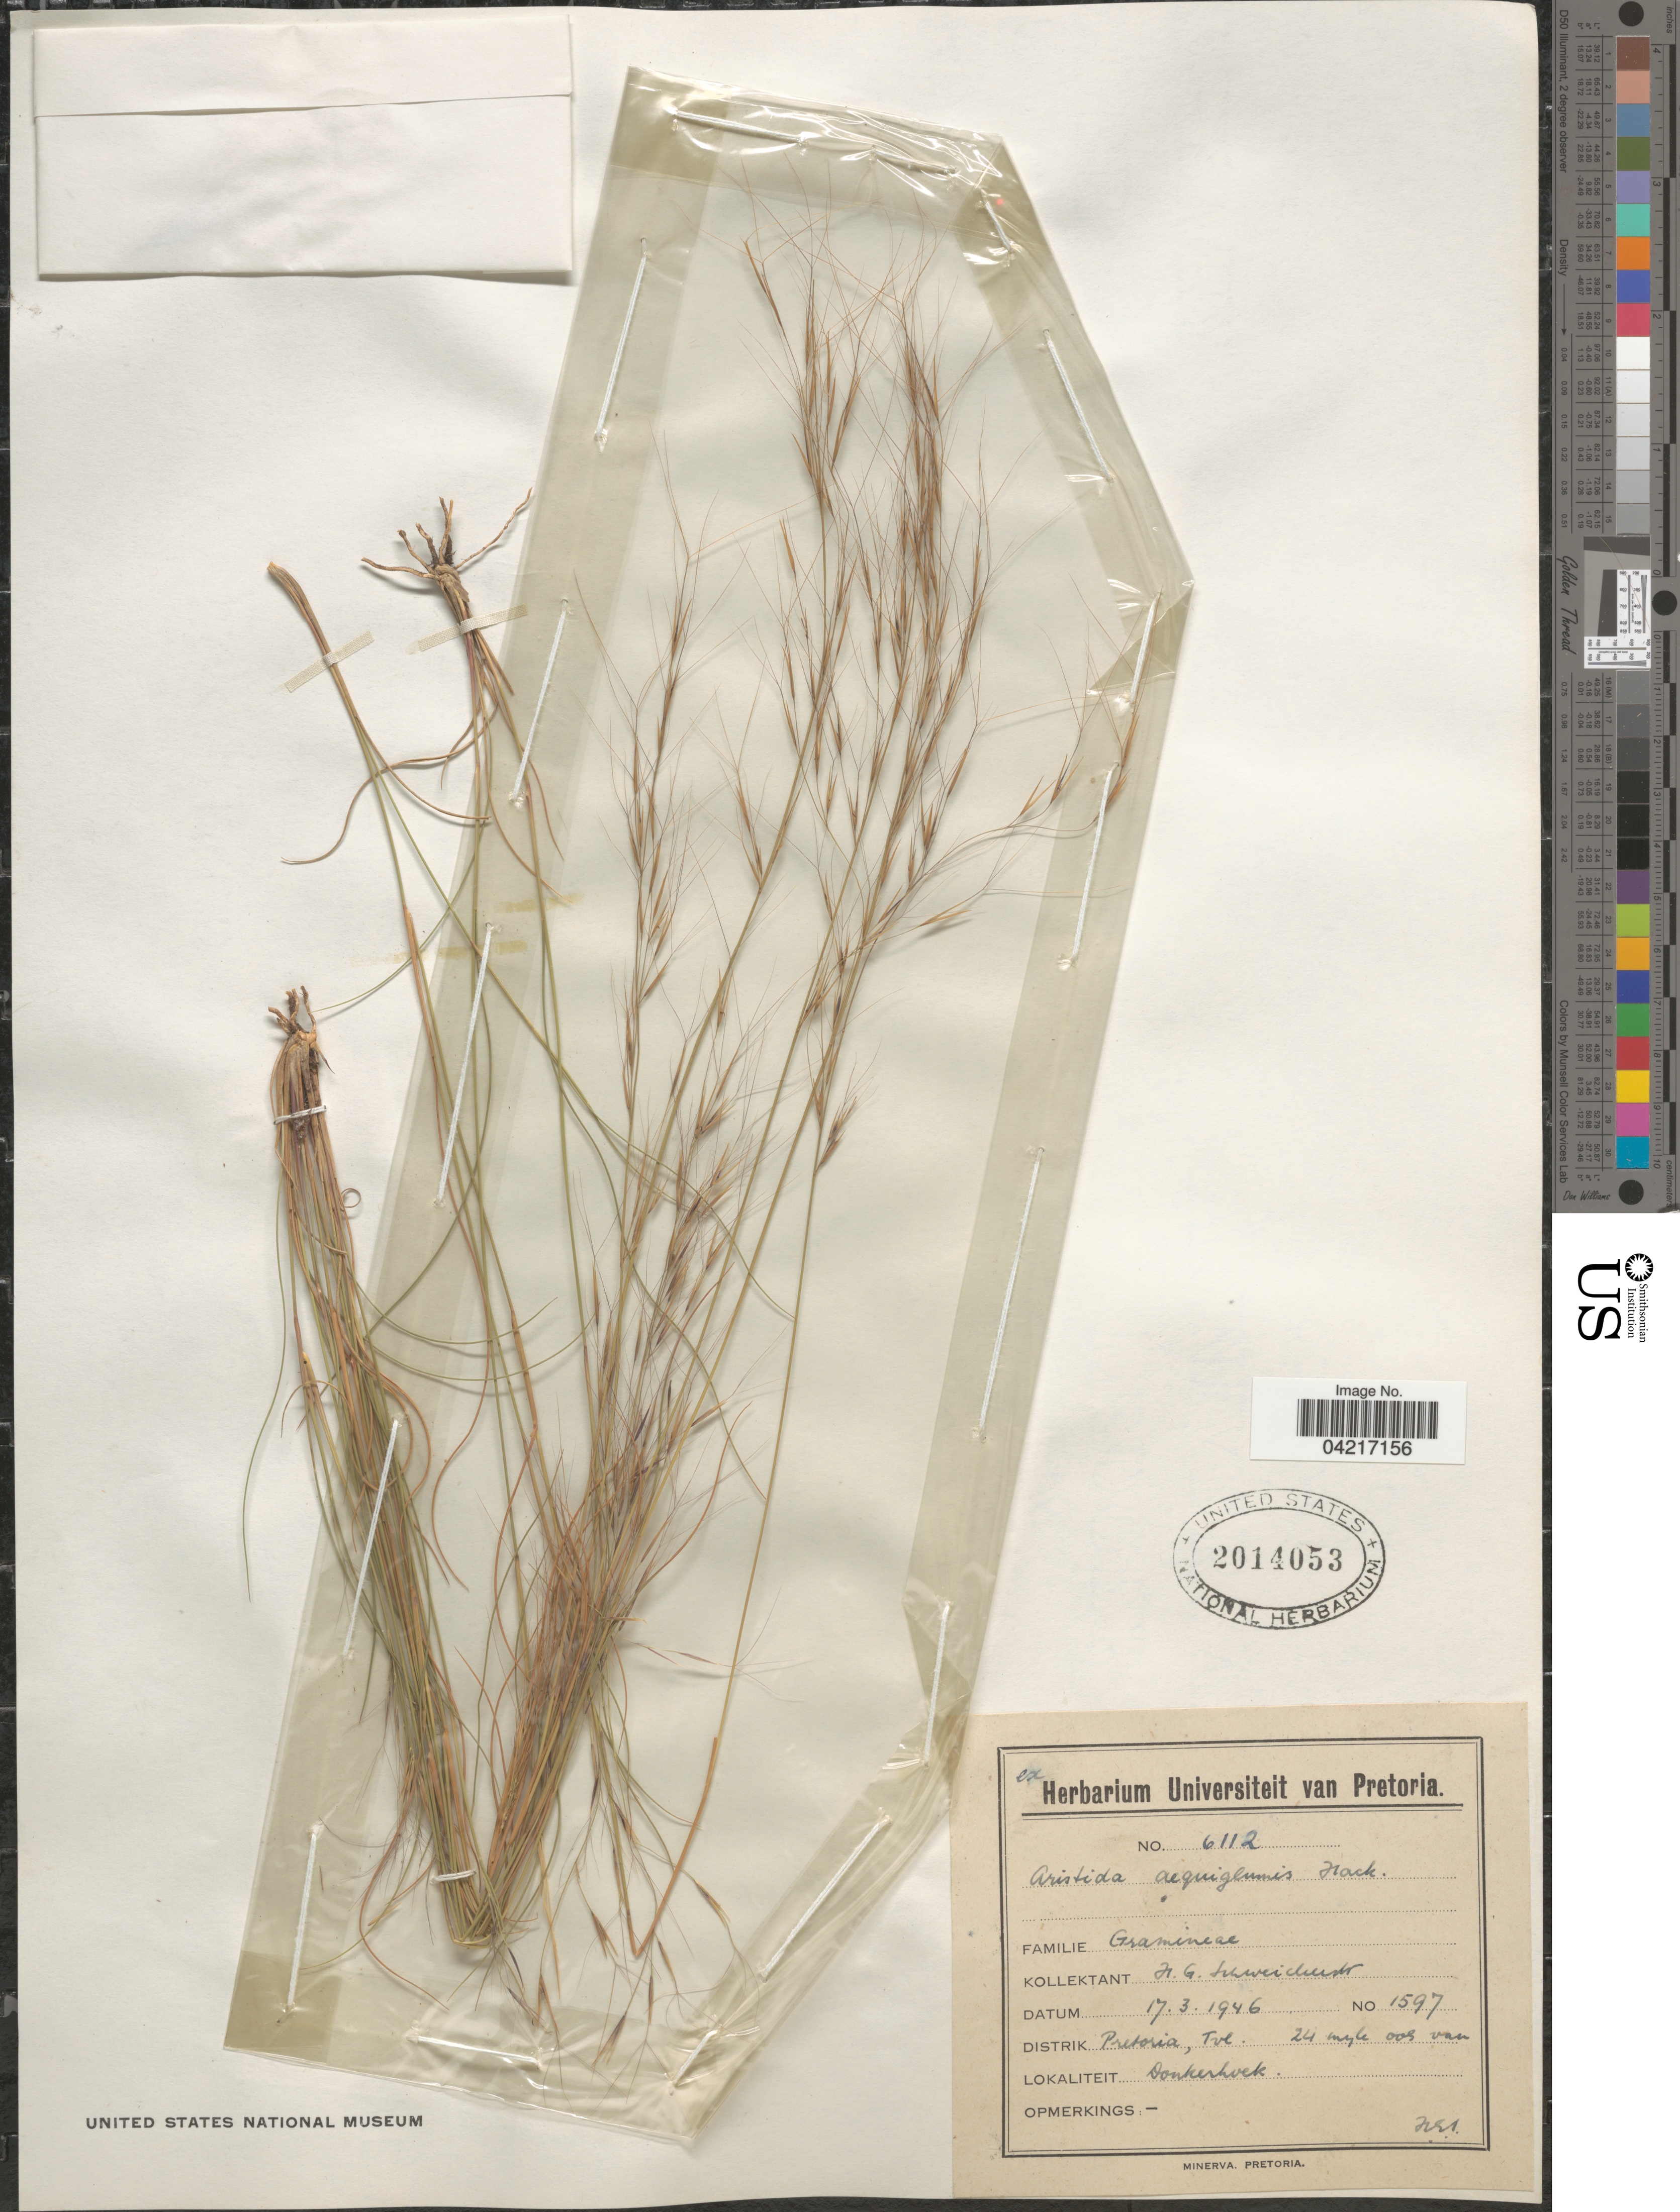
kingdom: Plantae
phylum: Tracheophyta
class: Liliopsida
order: Poales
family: Poaceae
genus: Aristida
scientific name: Aristida aequiglumis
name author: Hack. in Schinz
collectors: H. Schweickerdt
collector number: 1597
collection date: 1946-03-17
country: South Africa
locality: Distrik Pretoria,Tvl. 24 myle oos van Donkerhoek.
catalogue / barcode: US 2014053